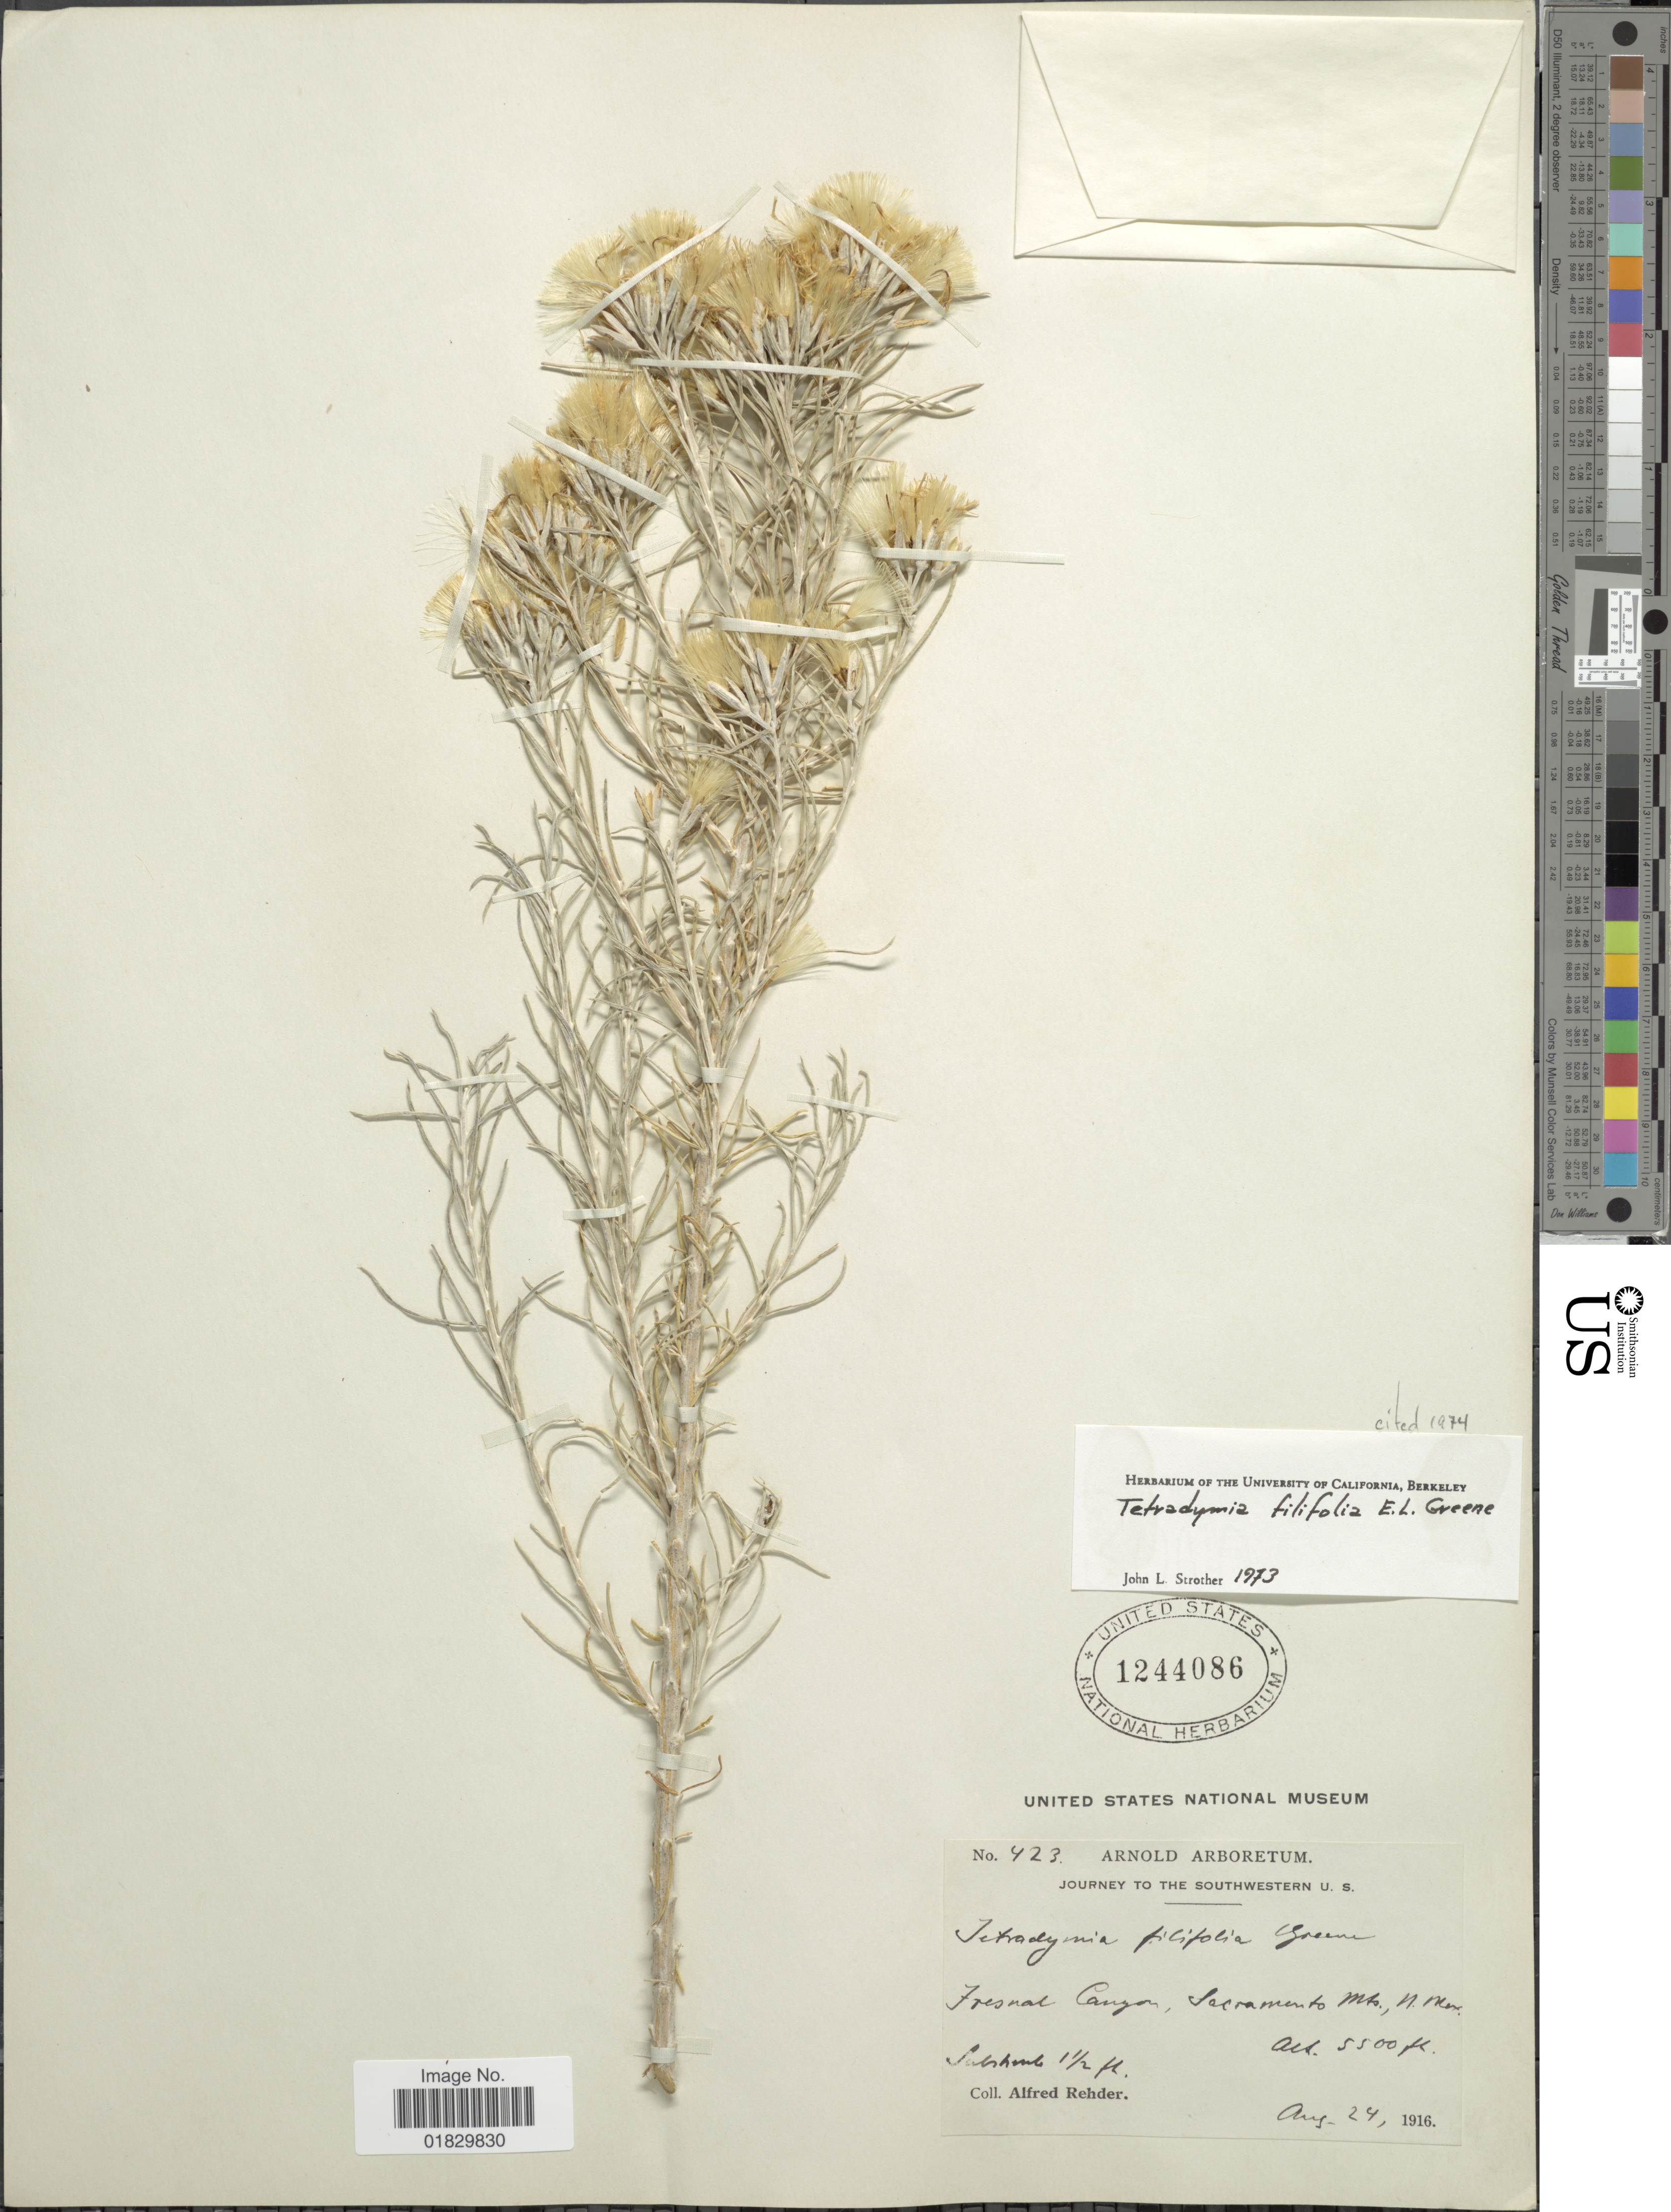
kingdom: Plantae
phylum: Tracheophyta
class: Magnoliopsida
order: Asterales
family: Asteraceae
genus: Tetradymia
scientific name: Tetradymia filifolia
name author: Greene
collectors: A. Rehder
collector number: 423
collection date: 1916-08-24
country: United States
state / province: New Mexico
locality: Southwestern U. S., Fresnal Canyon, Sacramento Mts., N. Mex.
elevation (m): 1676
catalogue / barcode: US 1244086